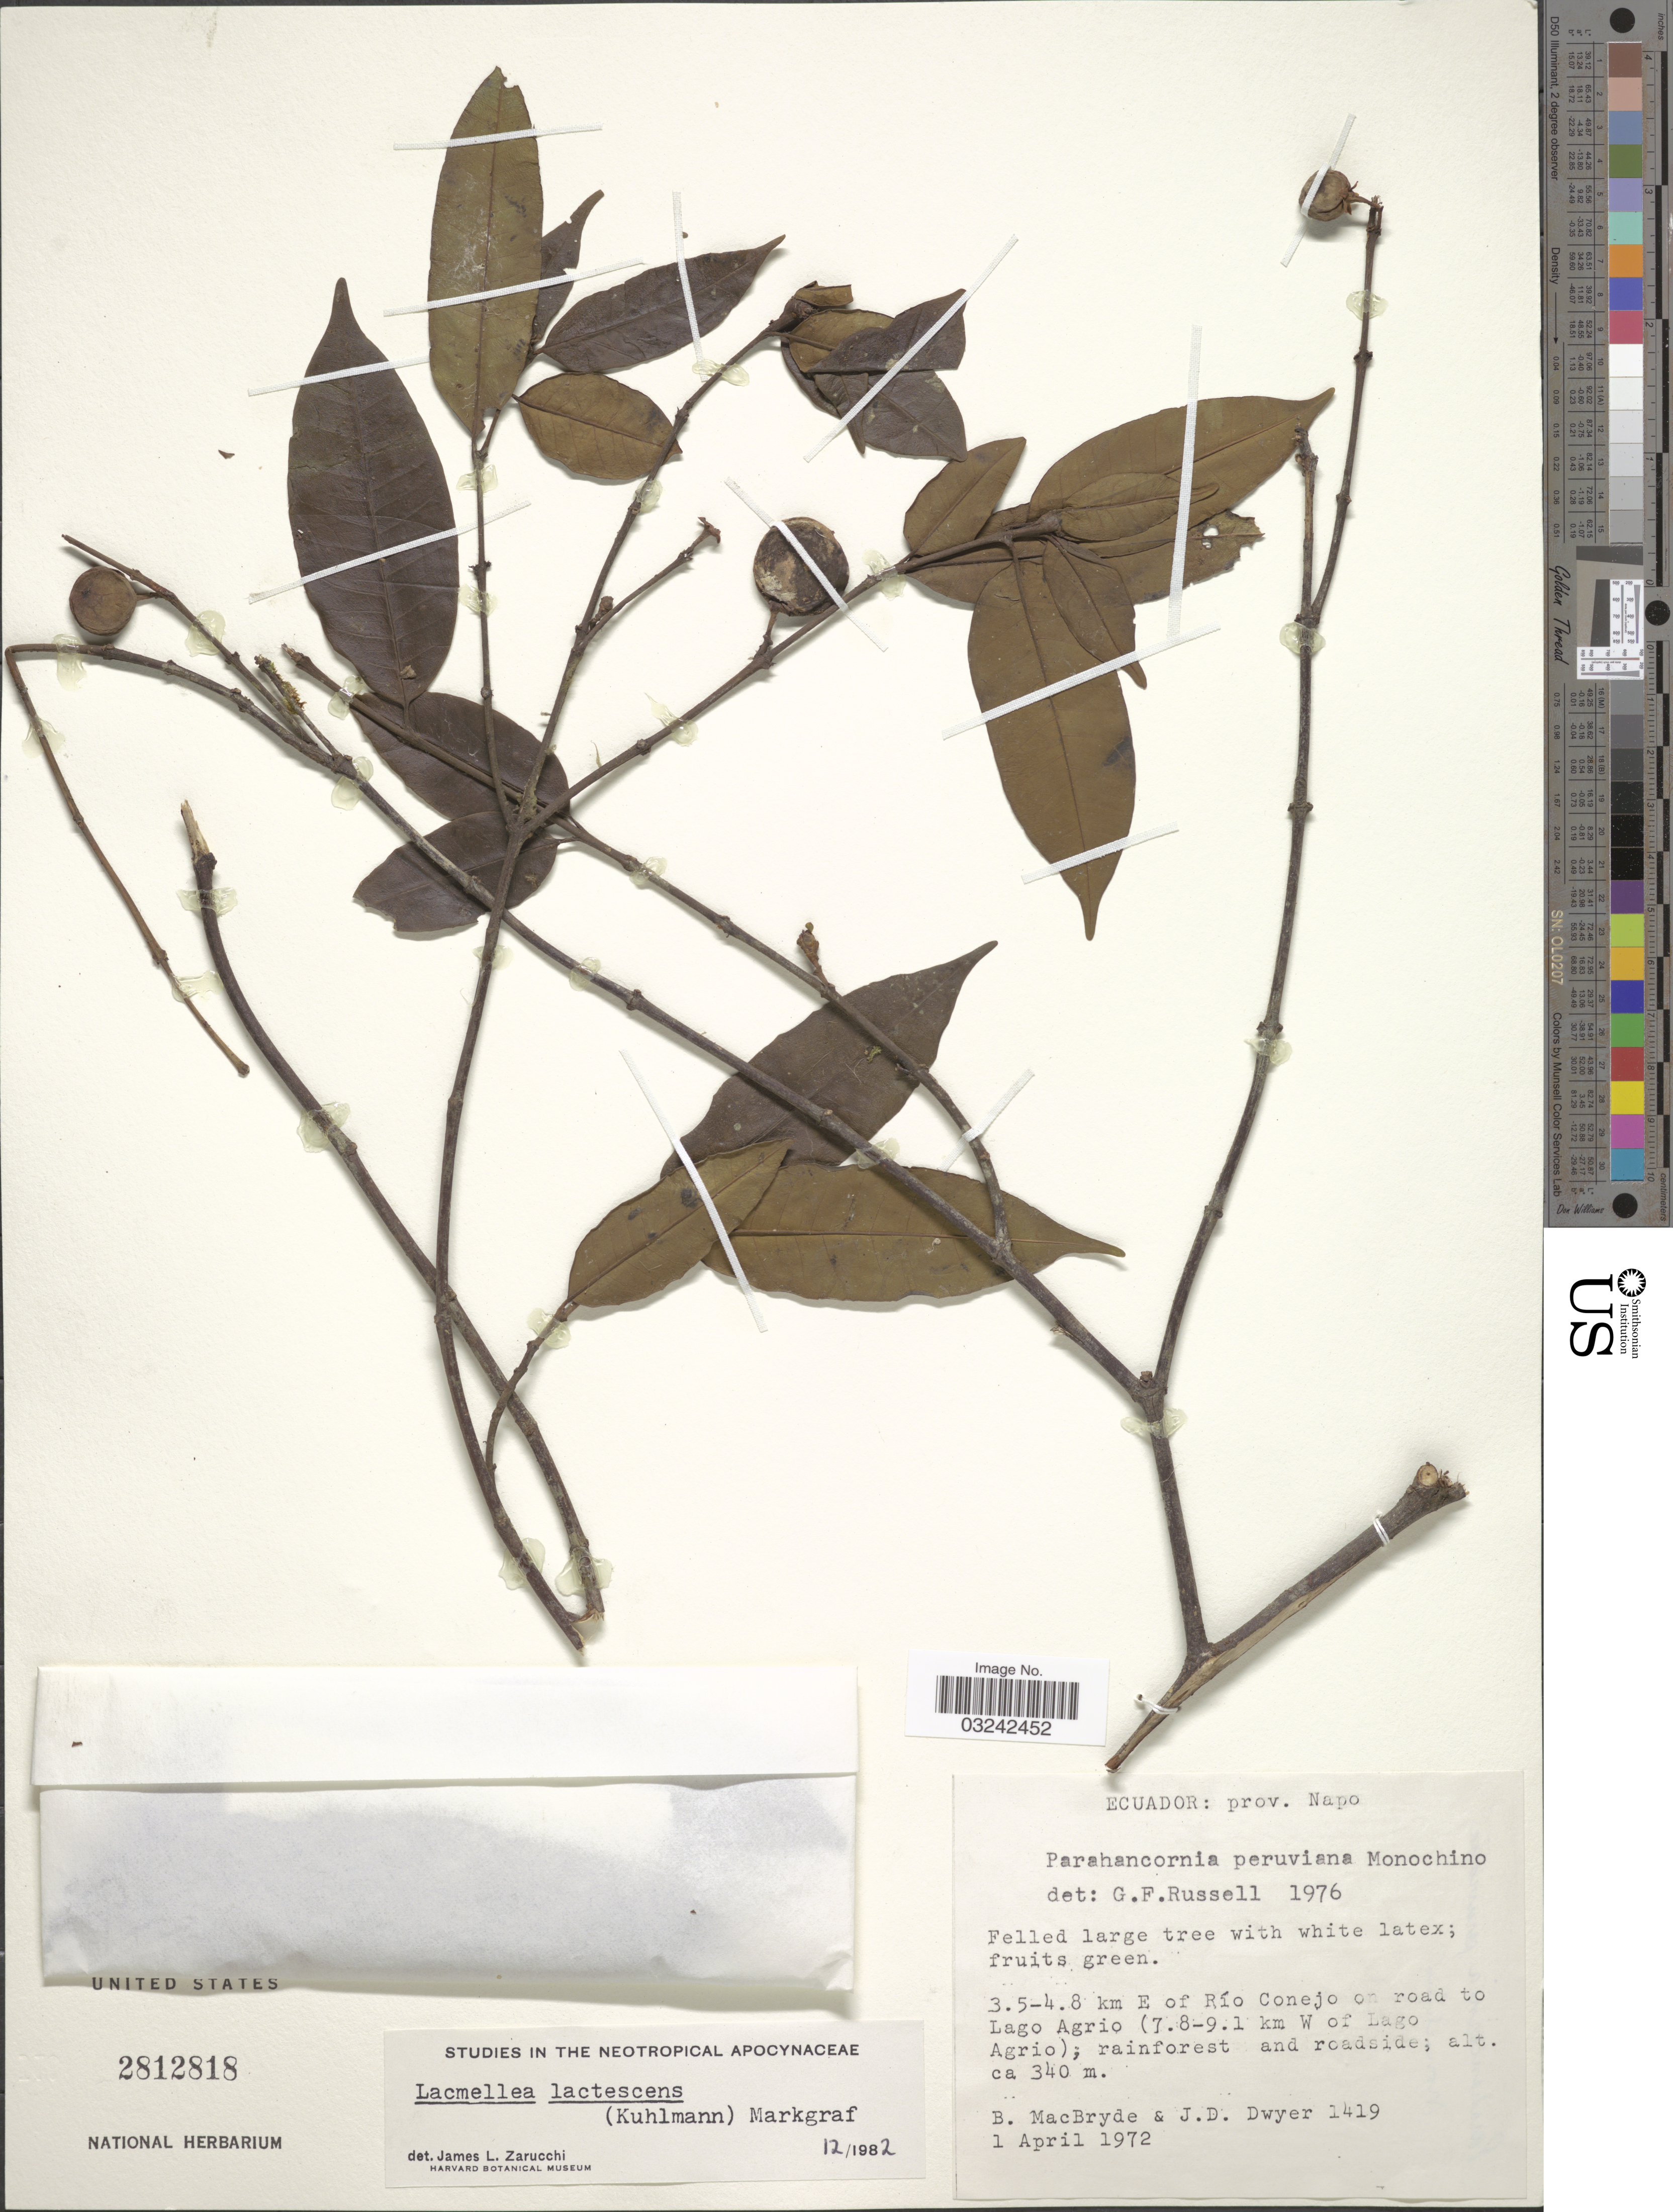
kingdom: Plantae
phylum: Tracheophyta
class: Magnoliopsida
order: Gentianales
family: Apocynaceae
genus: Lacmellea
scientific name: Lacmellea lactescens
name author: (Kuhlm.) Markgr.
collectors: B. MacBryde & J. D. Dwyer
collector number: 1419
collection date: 1972-04-01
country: Ecuador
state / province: Napo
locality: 3.5-4.8 km E of Río Conejo on road to Lago Agrio (7.8-9.1 km W of Lago Agrio).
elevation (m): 340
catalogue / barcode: US 2812818